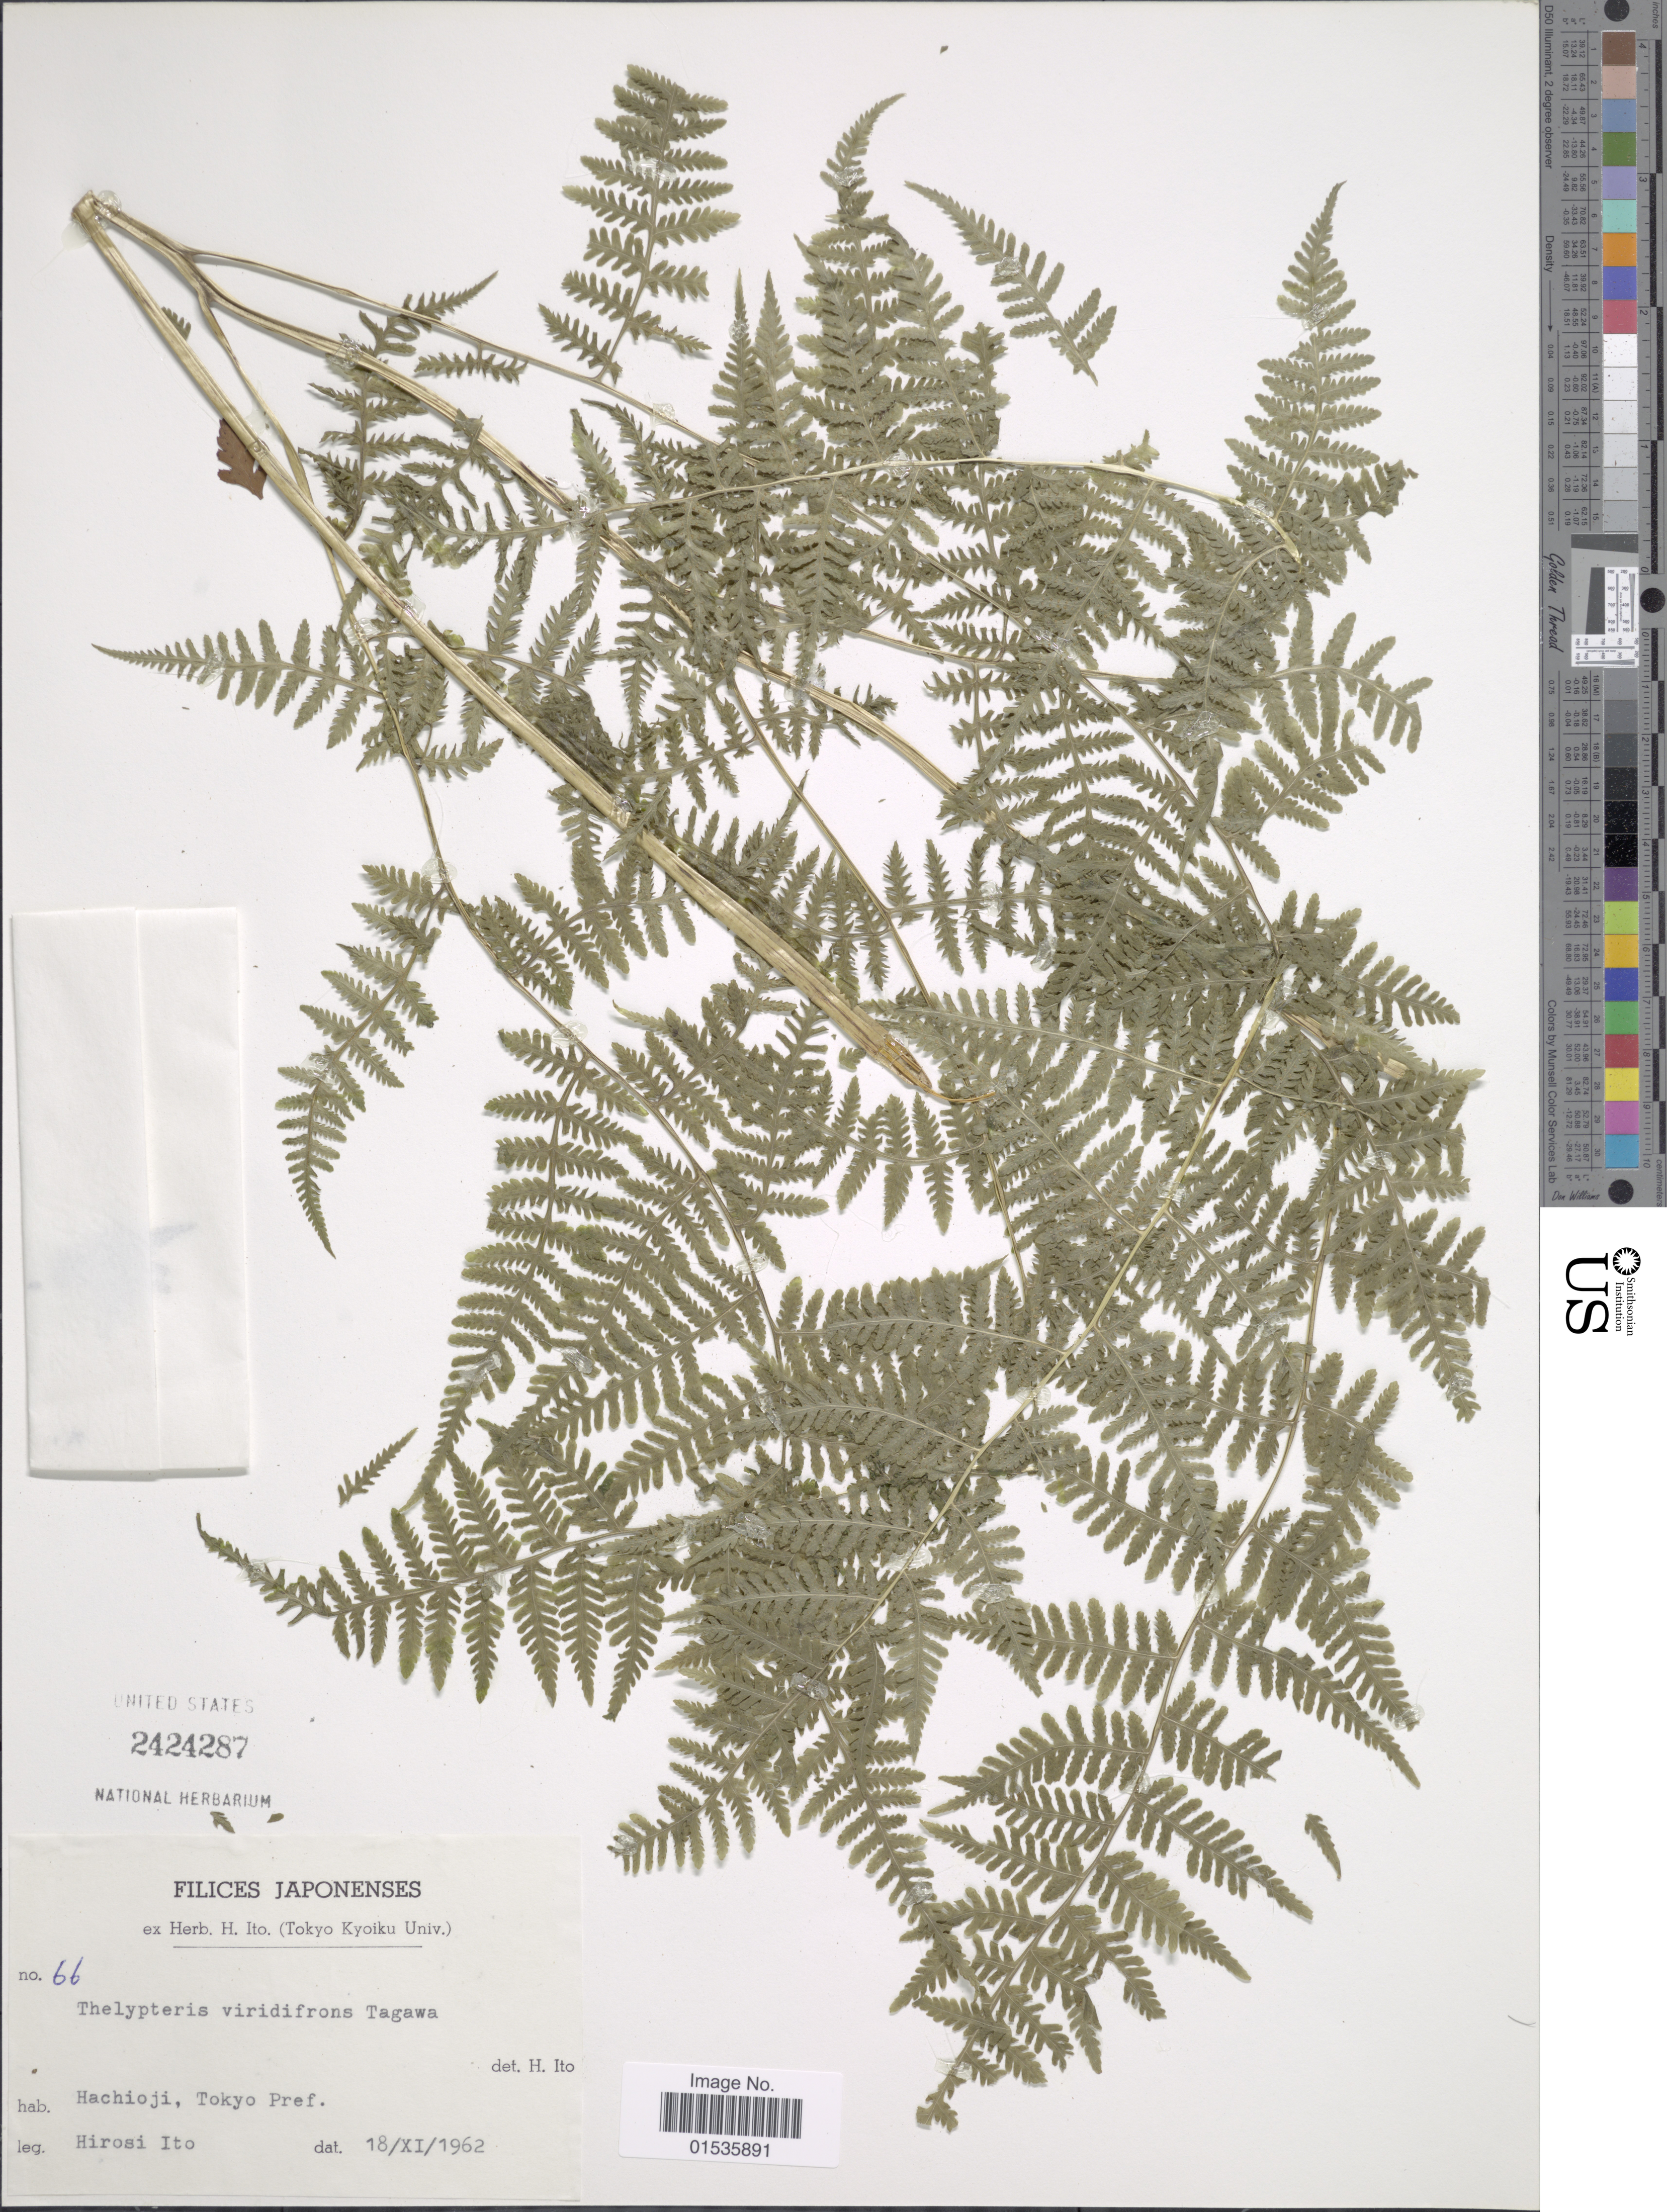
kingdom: Plantae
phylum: Tracheophyta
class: Polypodiopsida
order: Polypodiales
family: Thelypteridaceae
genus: Macrothelypteris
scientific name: Macrothelypteris viridifrons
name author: (Tagawa) Ching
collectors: H. Itô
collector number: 66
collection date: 1962-11-18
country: Japan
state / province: Tokyo, Federal City of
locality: Japonenses, Hachioji, Tokyo Pref.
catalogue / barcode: US 2424287